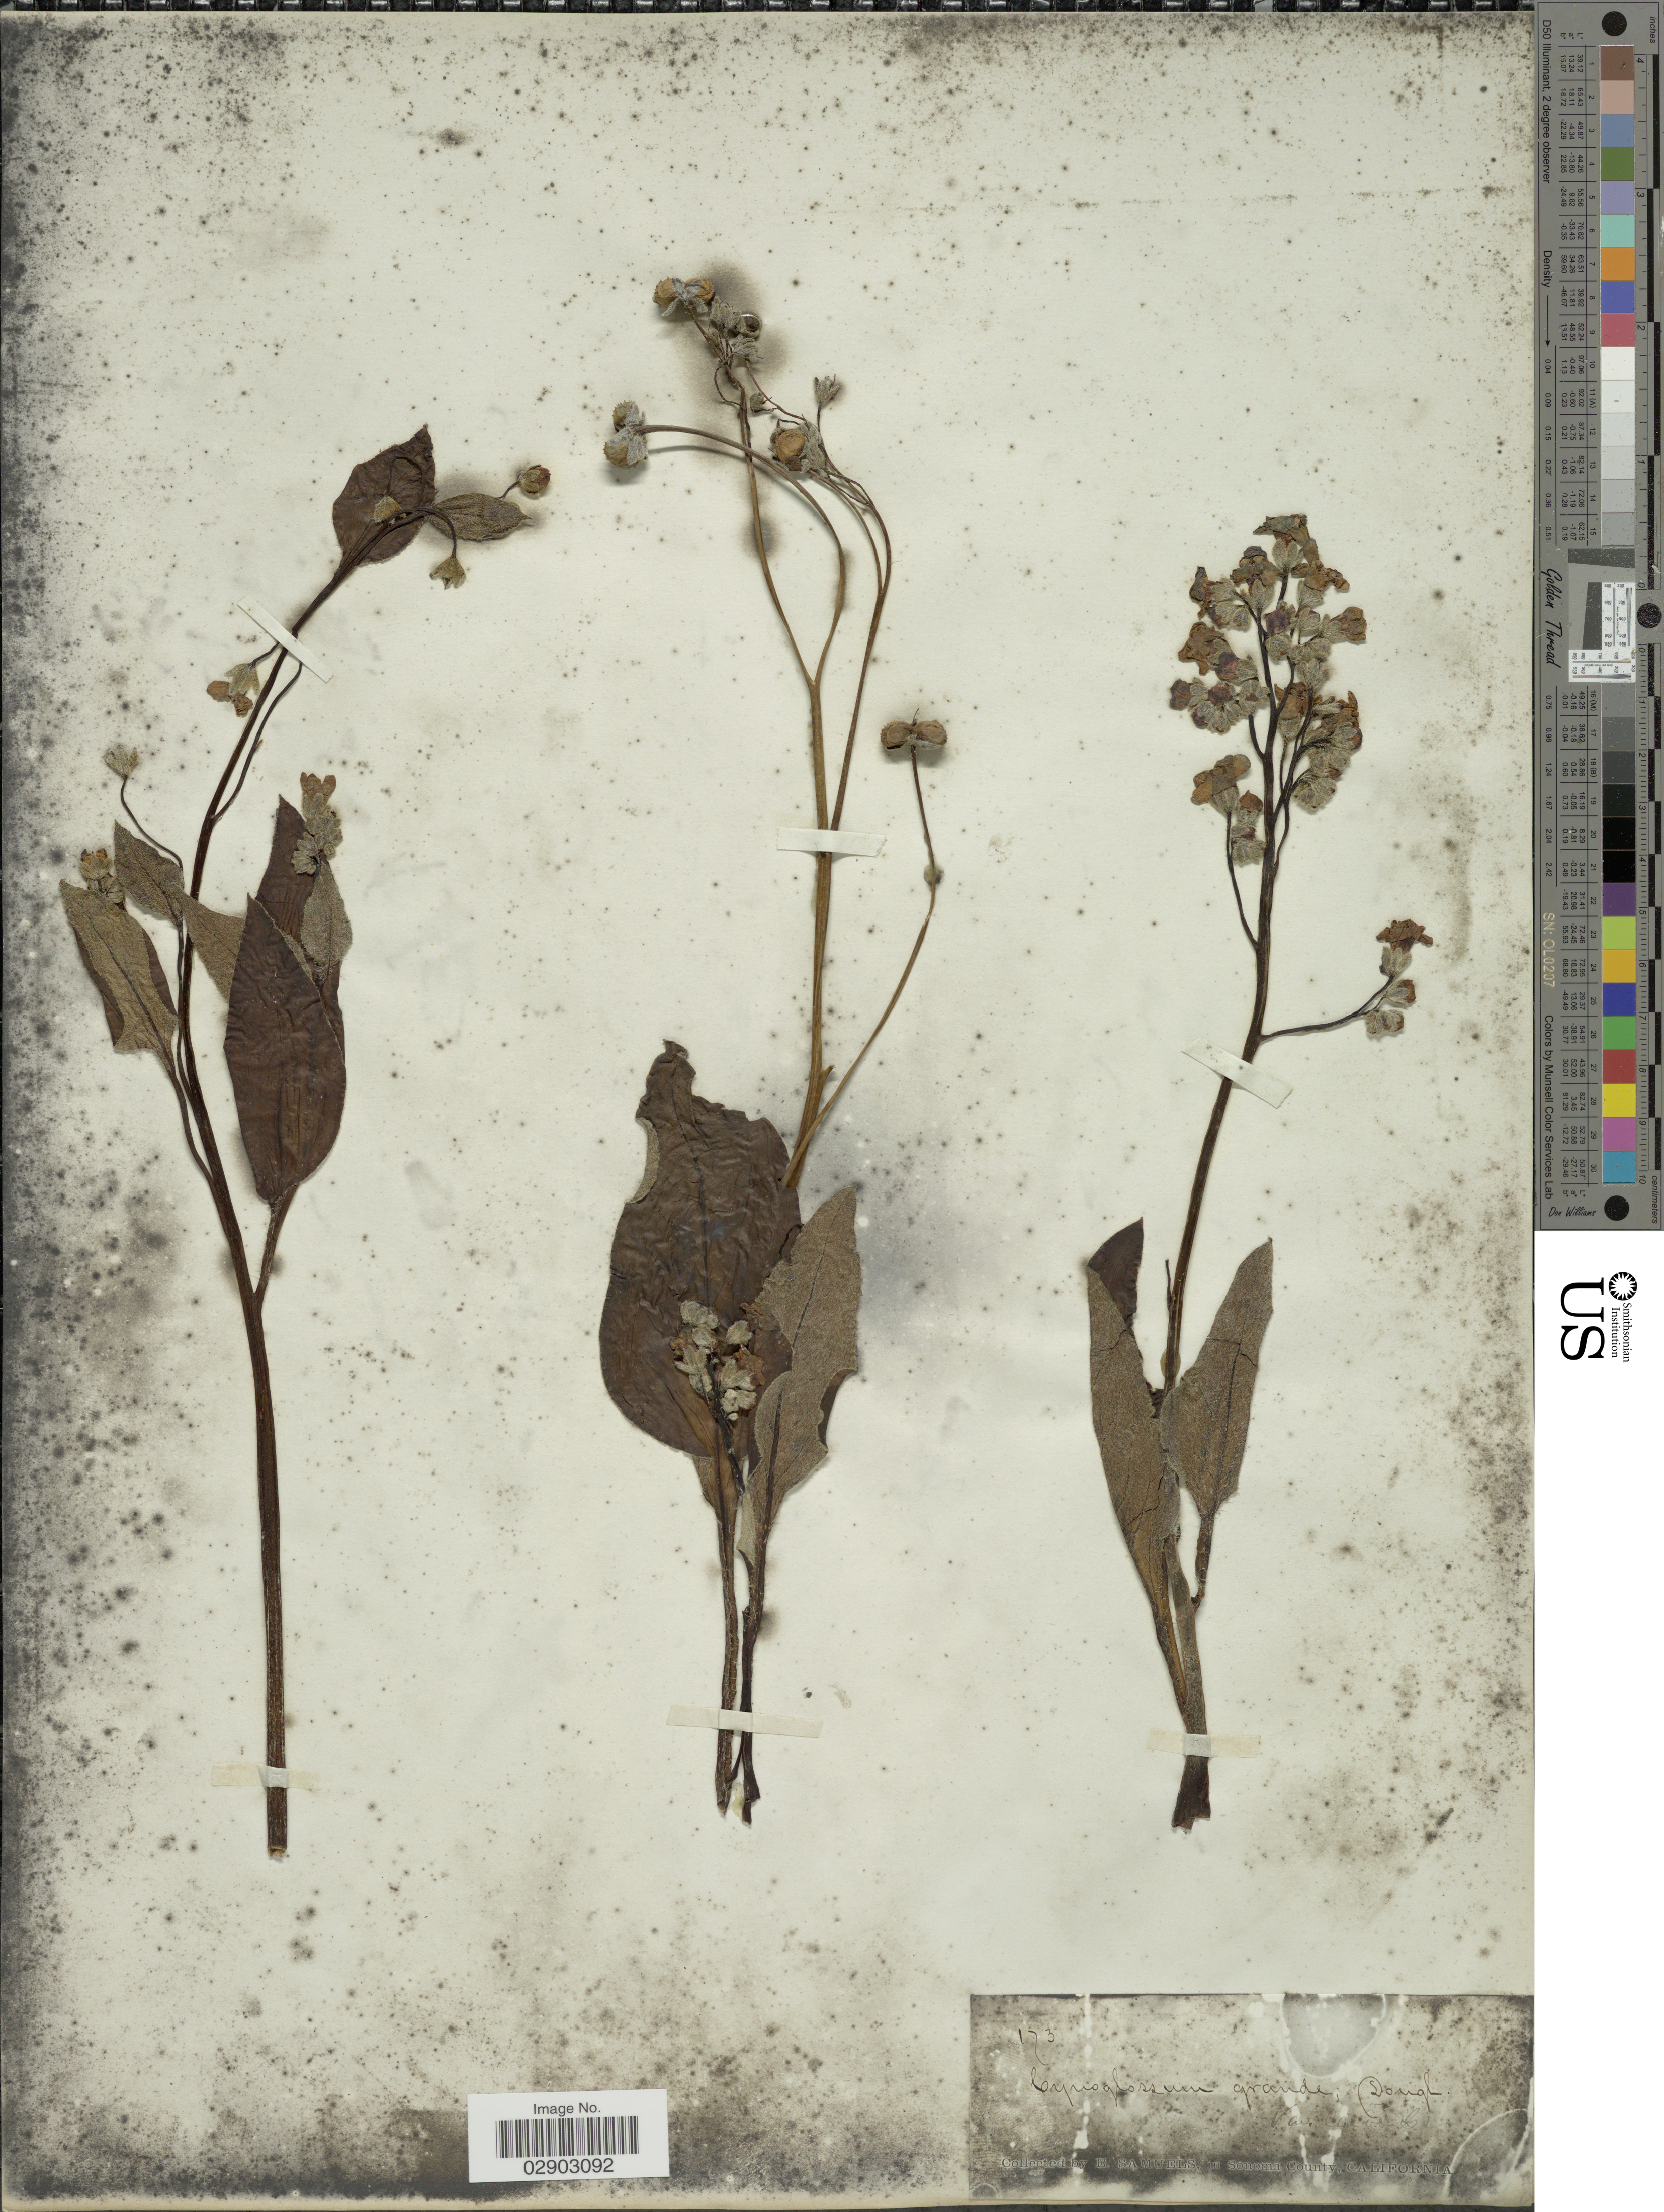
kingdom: Plantae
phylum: Tracheophyta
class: Magnoliopsida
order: Boraginales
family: Boraginaceae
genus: Cynoglossum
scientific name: Cynoglossum grande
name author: Douglas ex Lehm.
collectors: E. Samuels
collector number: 173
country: United States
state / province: California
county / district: Sonoma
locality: In Sonoma County.